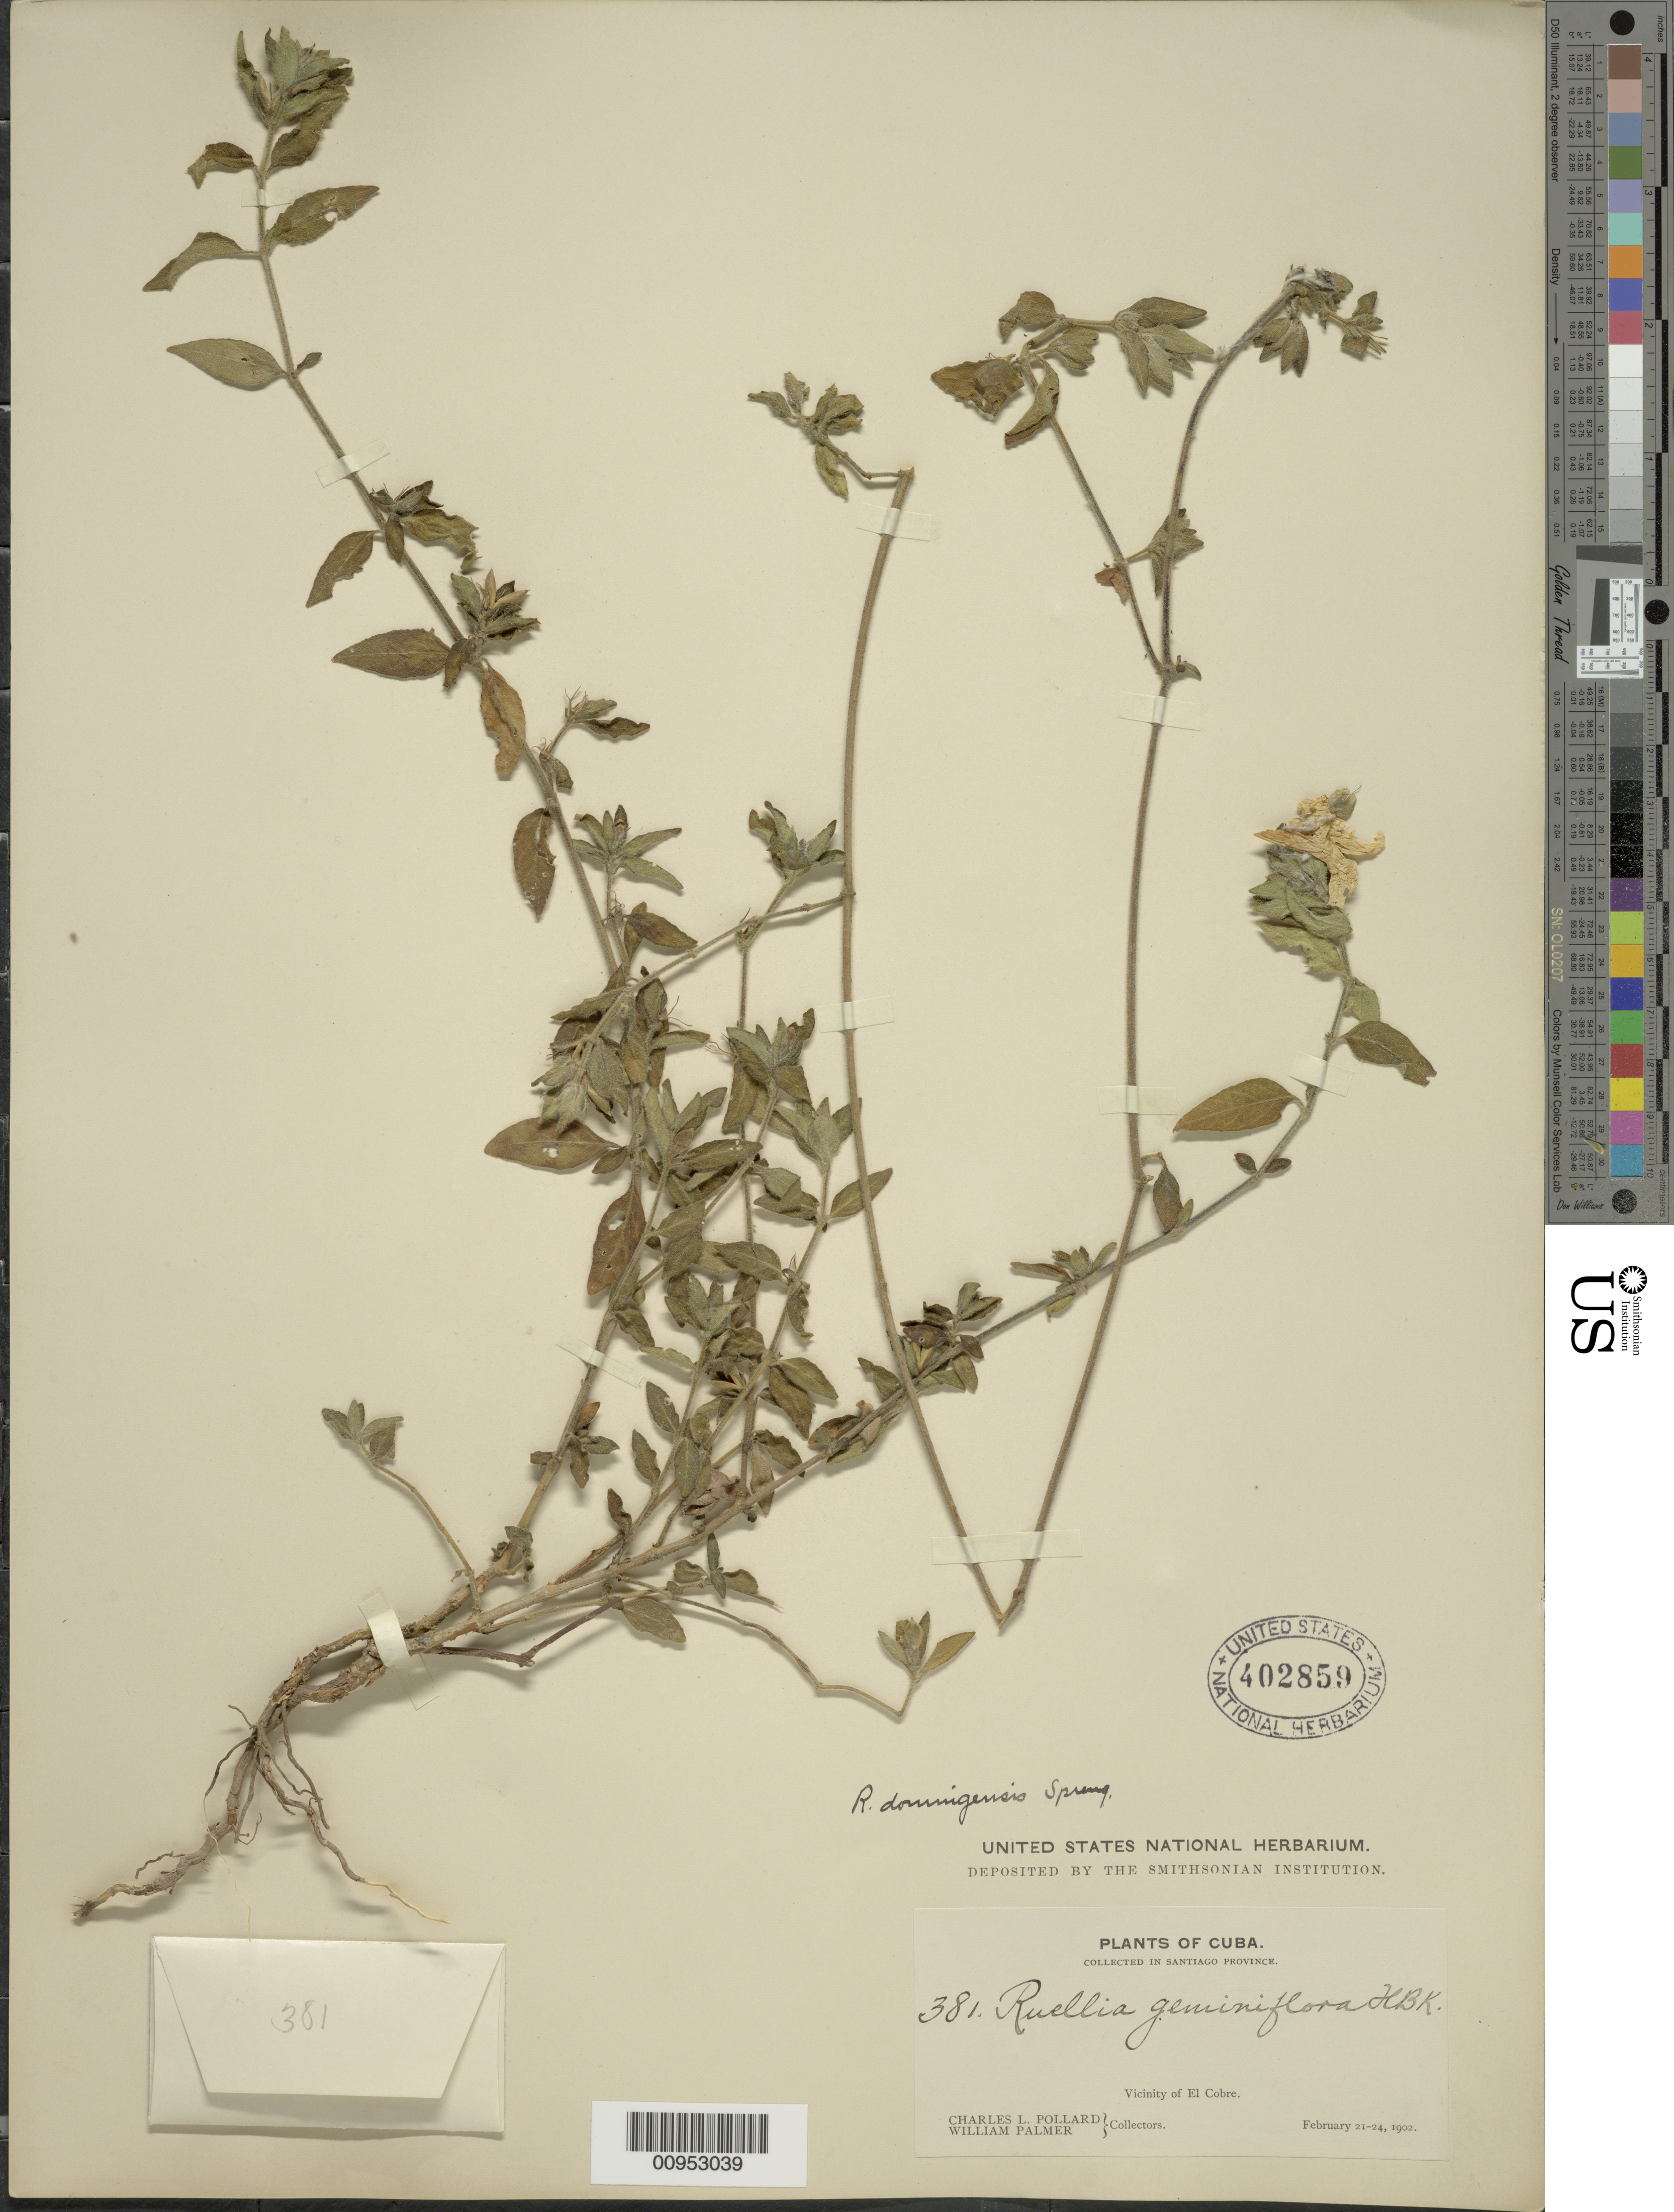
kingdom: Plantae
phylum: Tracheophyta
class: Magnoliopsida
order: Lamiales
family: Acanthaceae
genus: Ruellia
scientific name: Ruellia geminiflora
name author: Kunth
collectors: C. L. Pollard & W. Palmer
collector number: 381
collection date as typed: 21 Feb 1902 to 24 Feb 1902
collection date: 1902-02-21/1902-02-24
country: Cuba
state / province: Santiago de Cuba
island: Cuba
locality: Vicinity of El Cobre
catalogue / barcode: US 402859